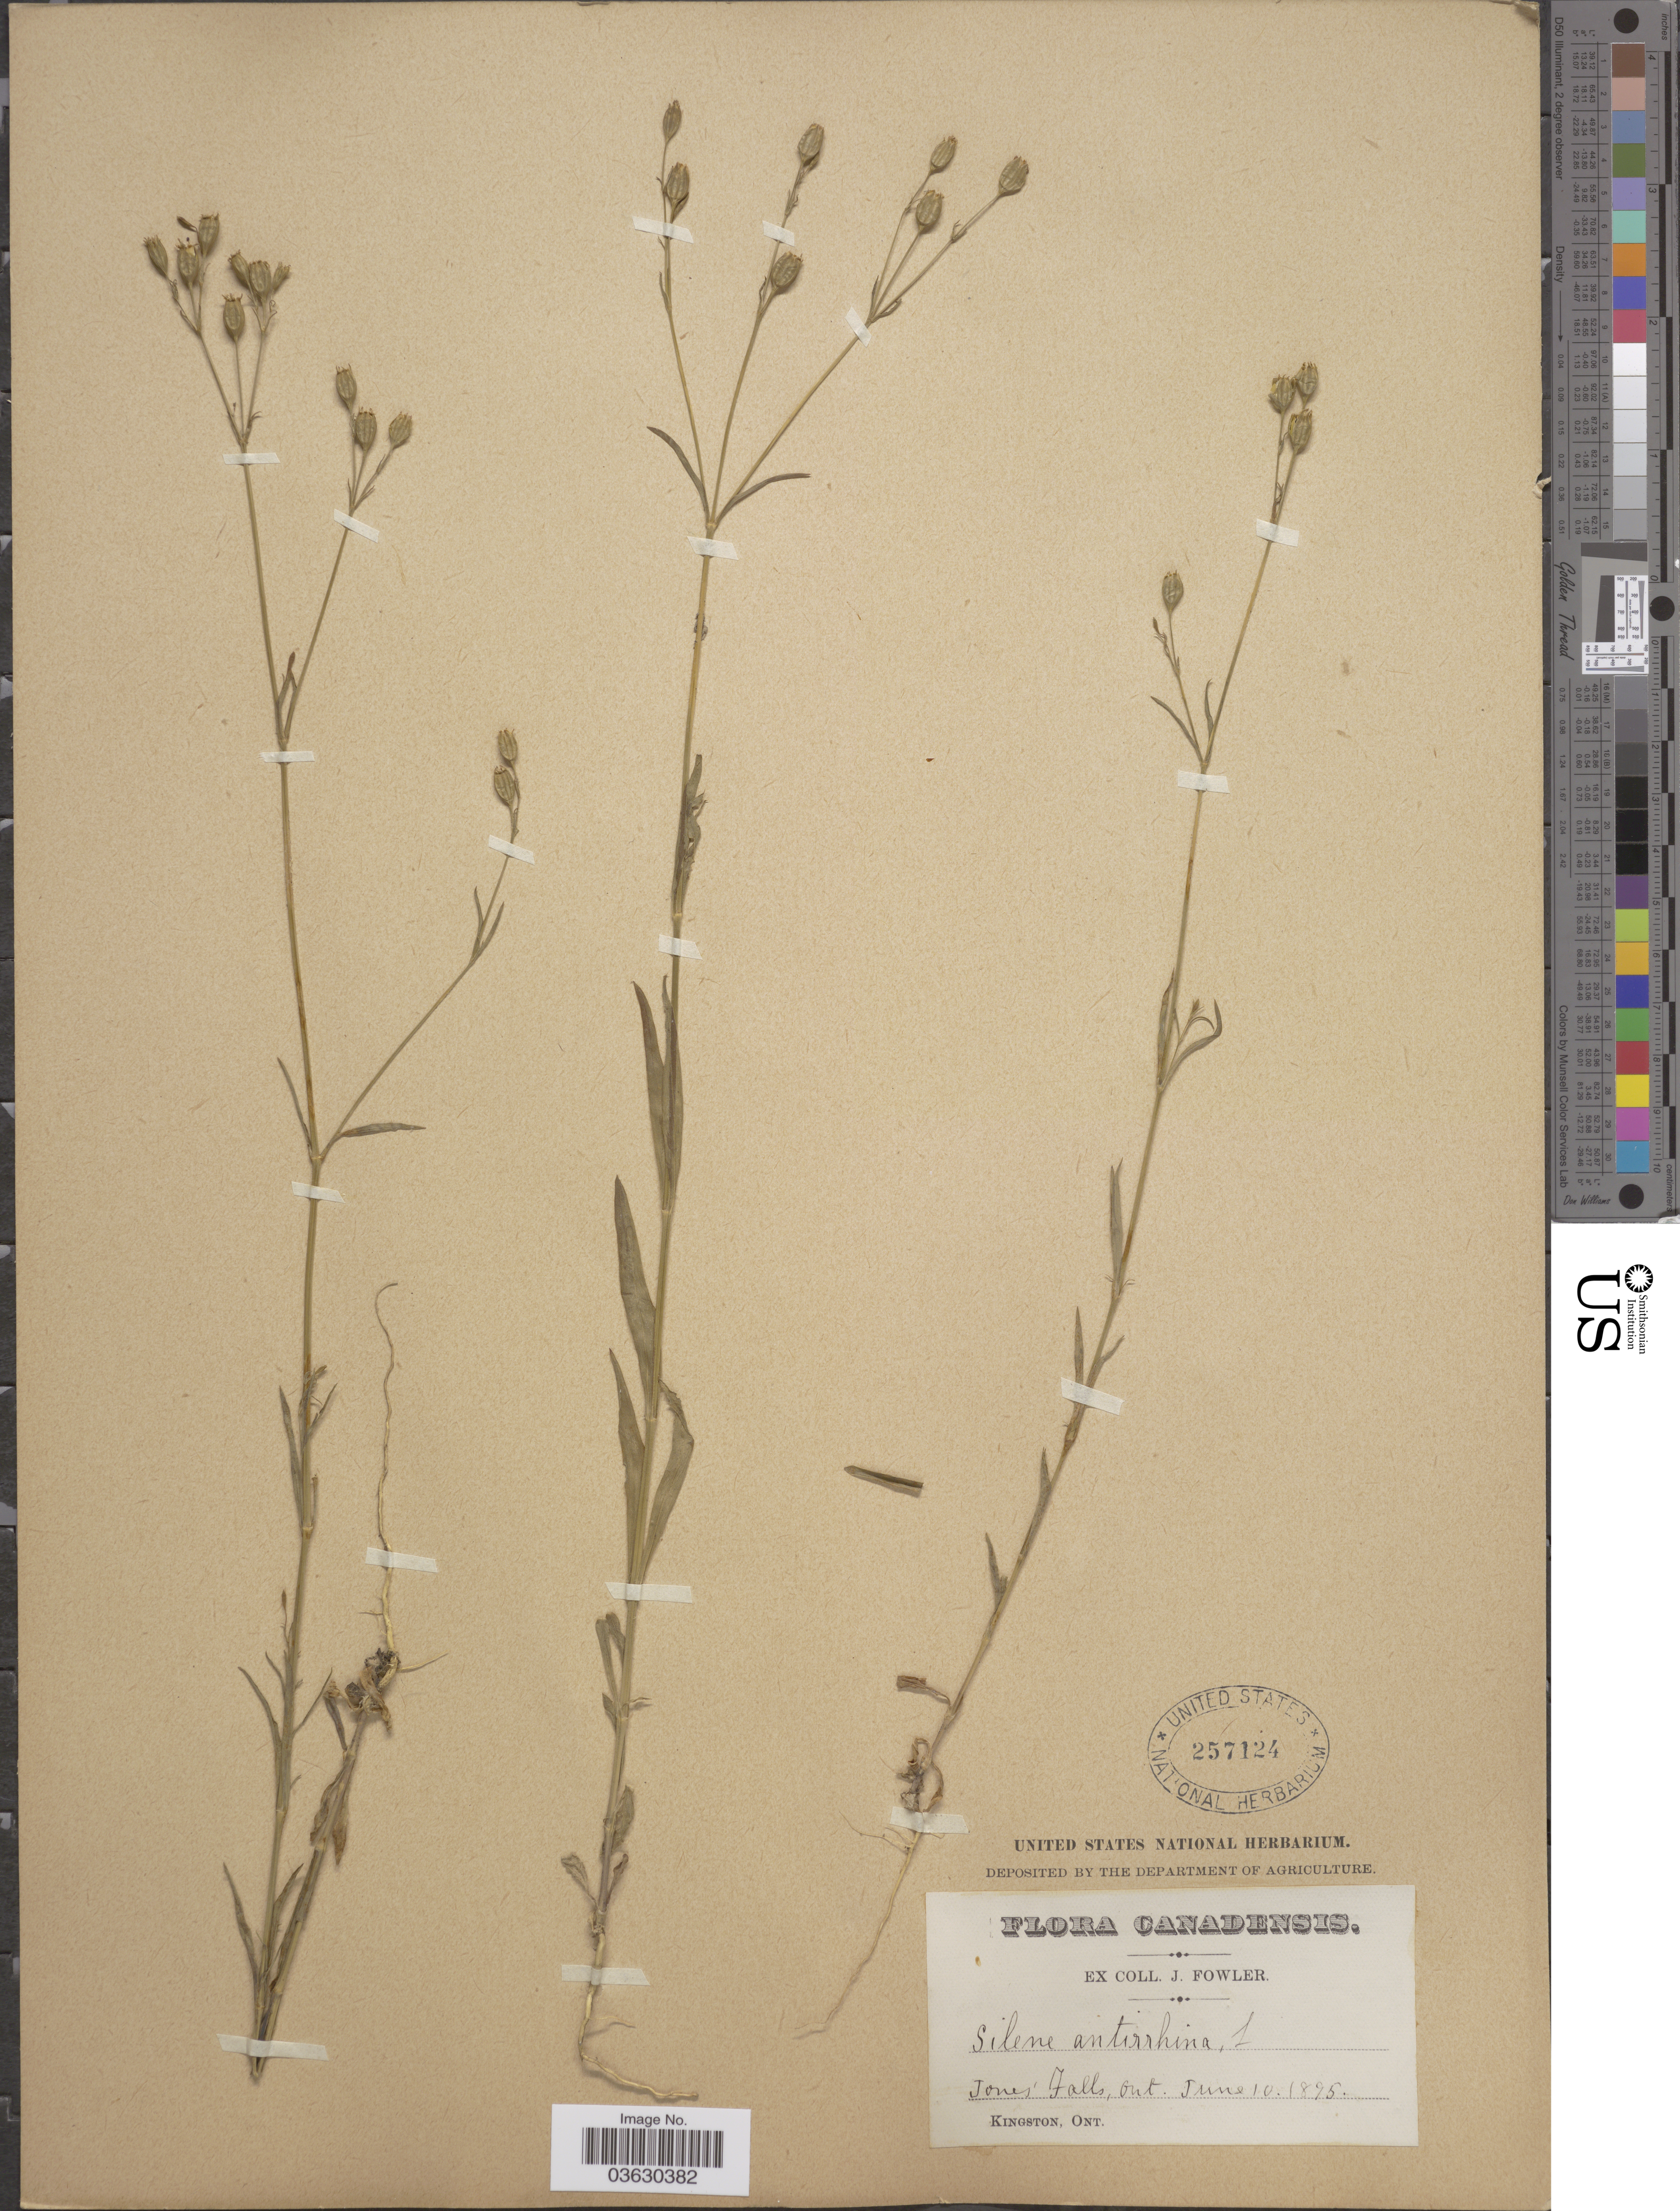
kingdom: Plantae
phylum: Tracheophyta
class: Magnoliopsida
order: Caryophyllales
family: Caryophyllaceae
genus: Silene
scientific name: Silene antirrhina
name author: L.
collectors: J. Fowler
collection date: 1895-06-10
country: Canada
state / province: Ontario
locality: Jones' Falls.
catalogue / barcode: US 257124